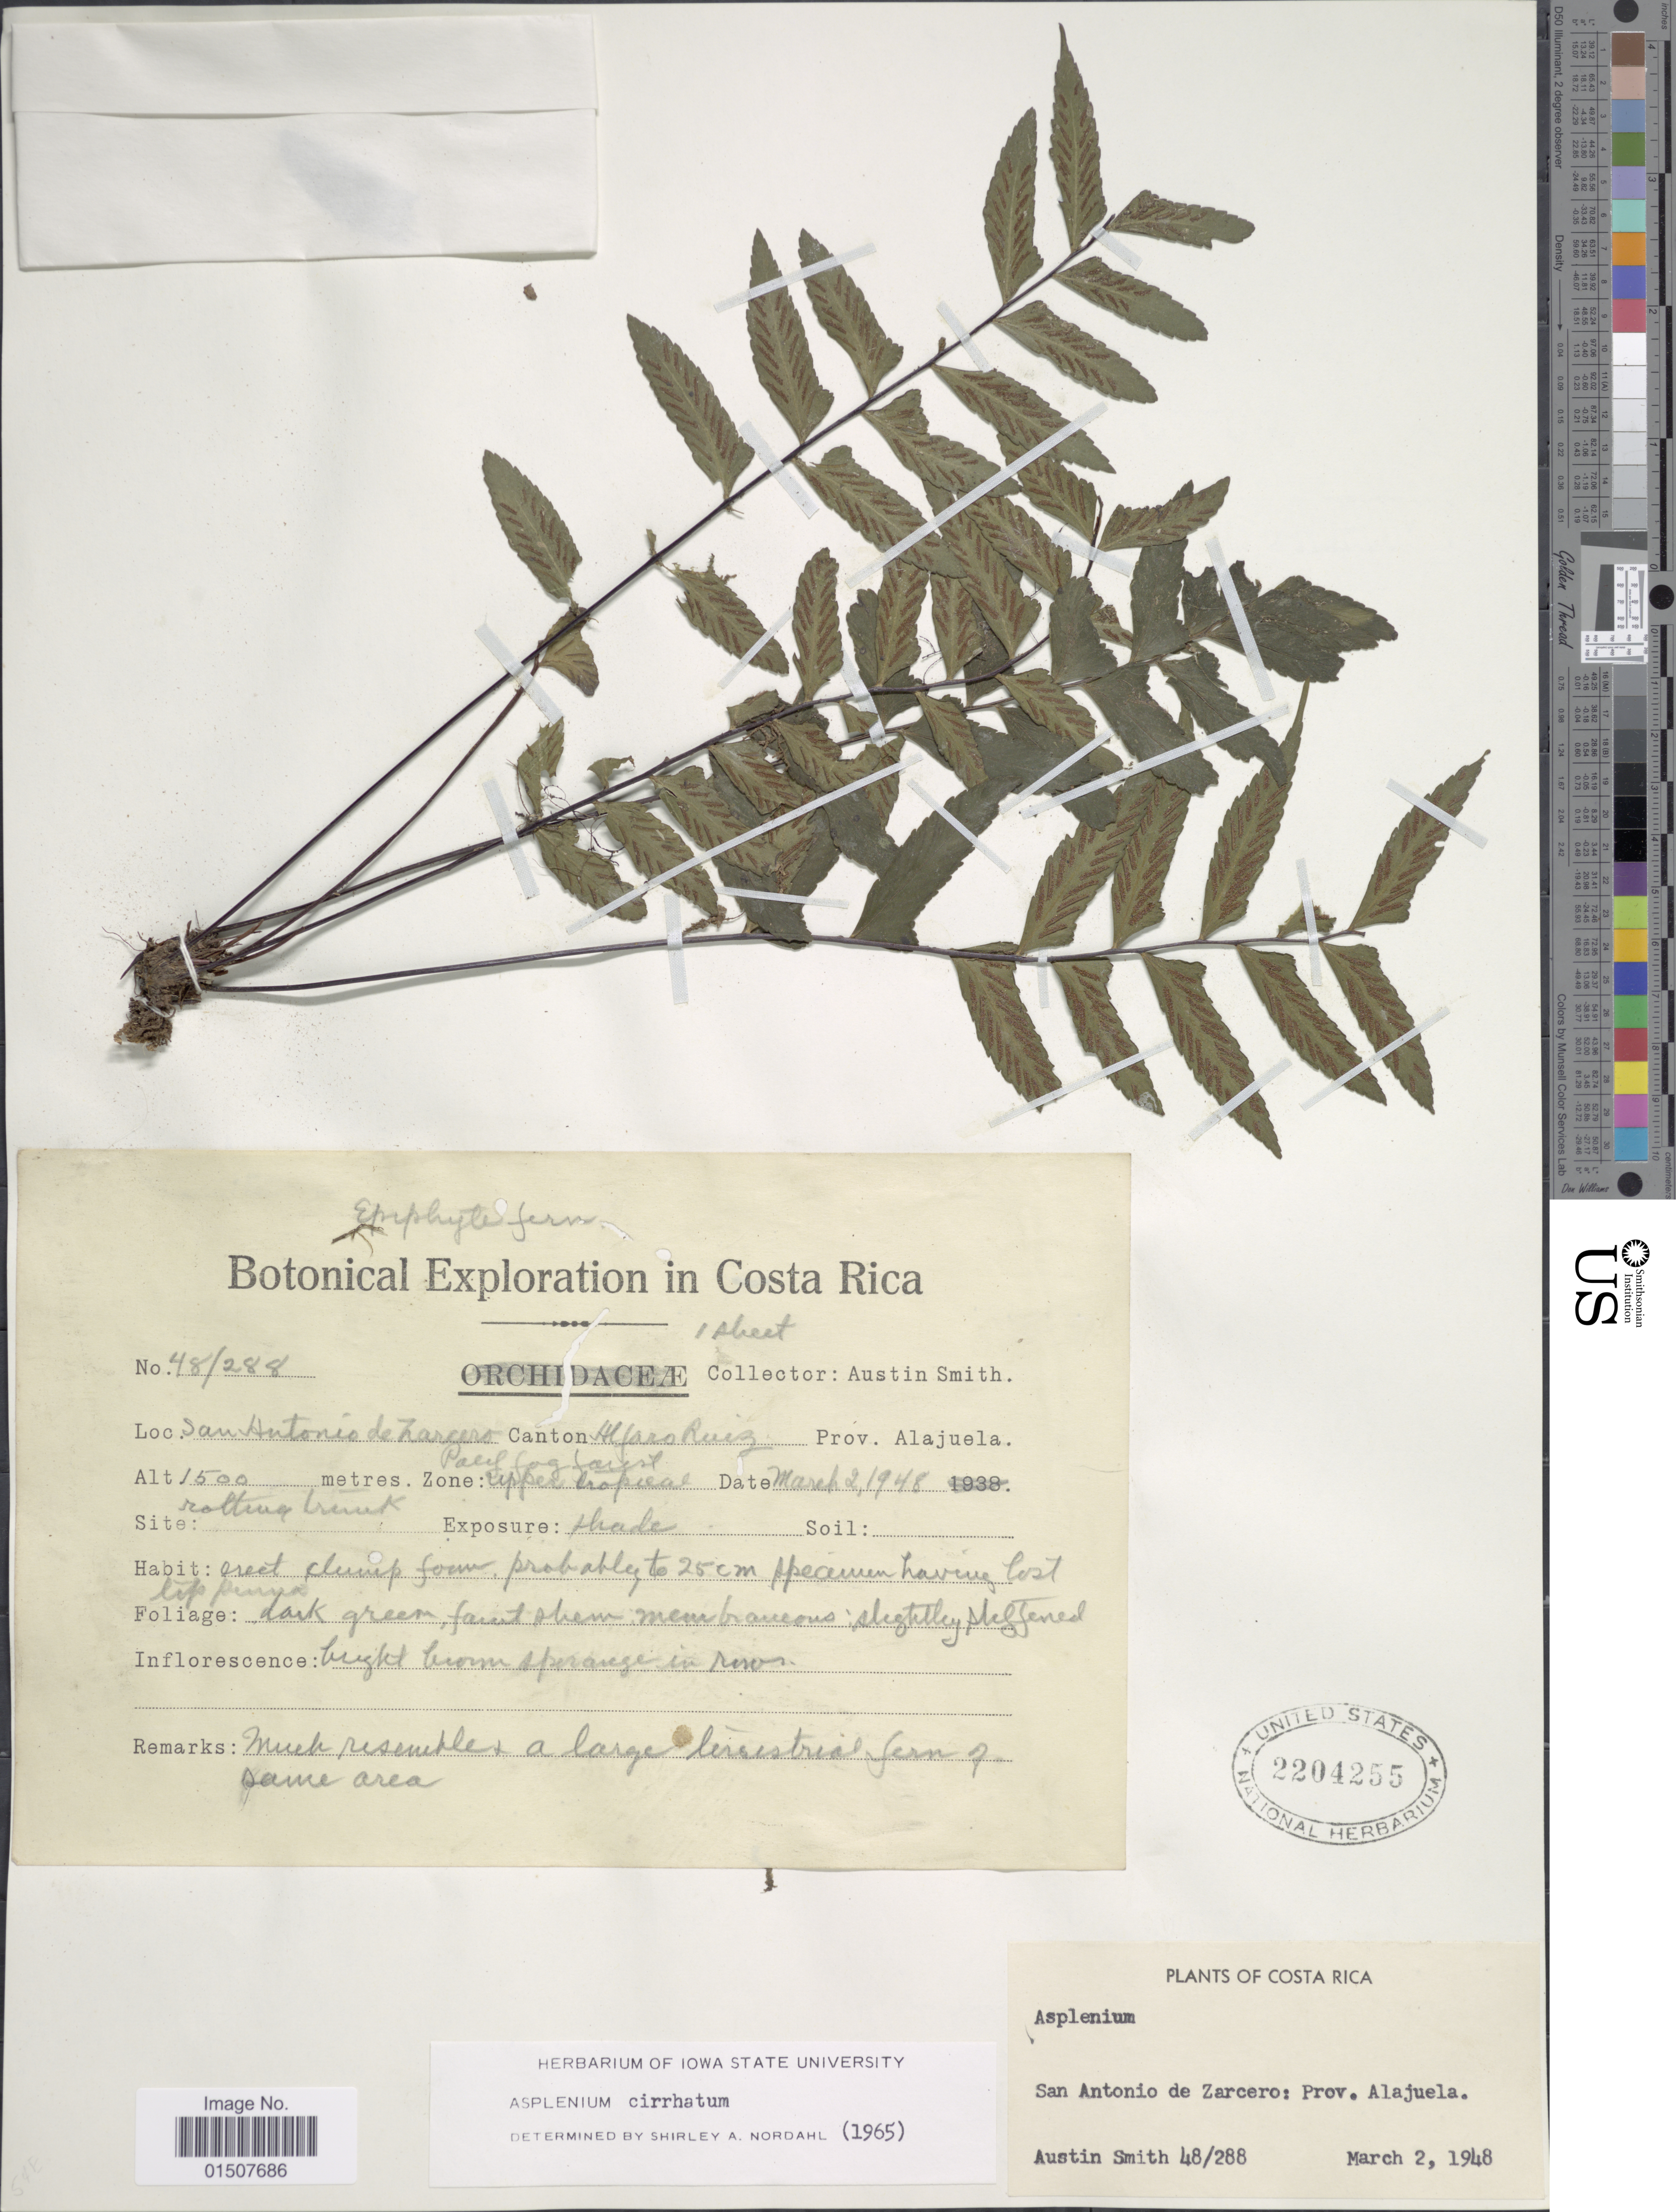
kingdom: Plantae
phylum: Tracheophyta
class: Polypodiopsida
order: Polypodiales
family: Aspleniaceae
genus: Asplenium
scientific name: Asplenium radicans var. cirrhatum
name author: (Rich. ex Willd.) Rosenst.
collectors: Aust P. Smith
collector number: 48/288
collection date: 1948-03-02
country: Costa Rica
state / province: Alajuela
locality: San Antonio de Zarcero: Prov. Alajuela.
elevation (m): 1500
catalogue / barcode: US 2204255